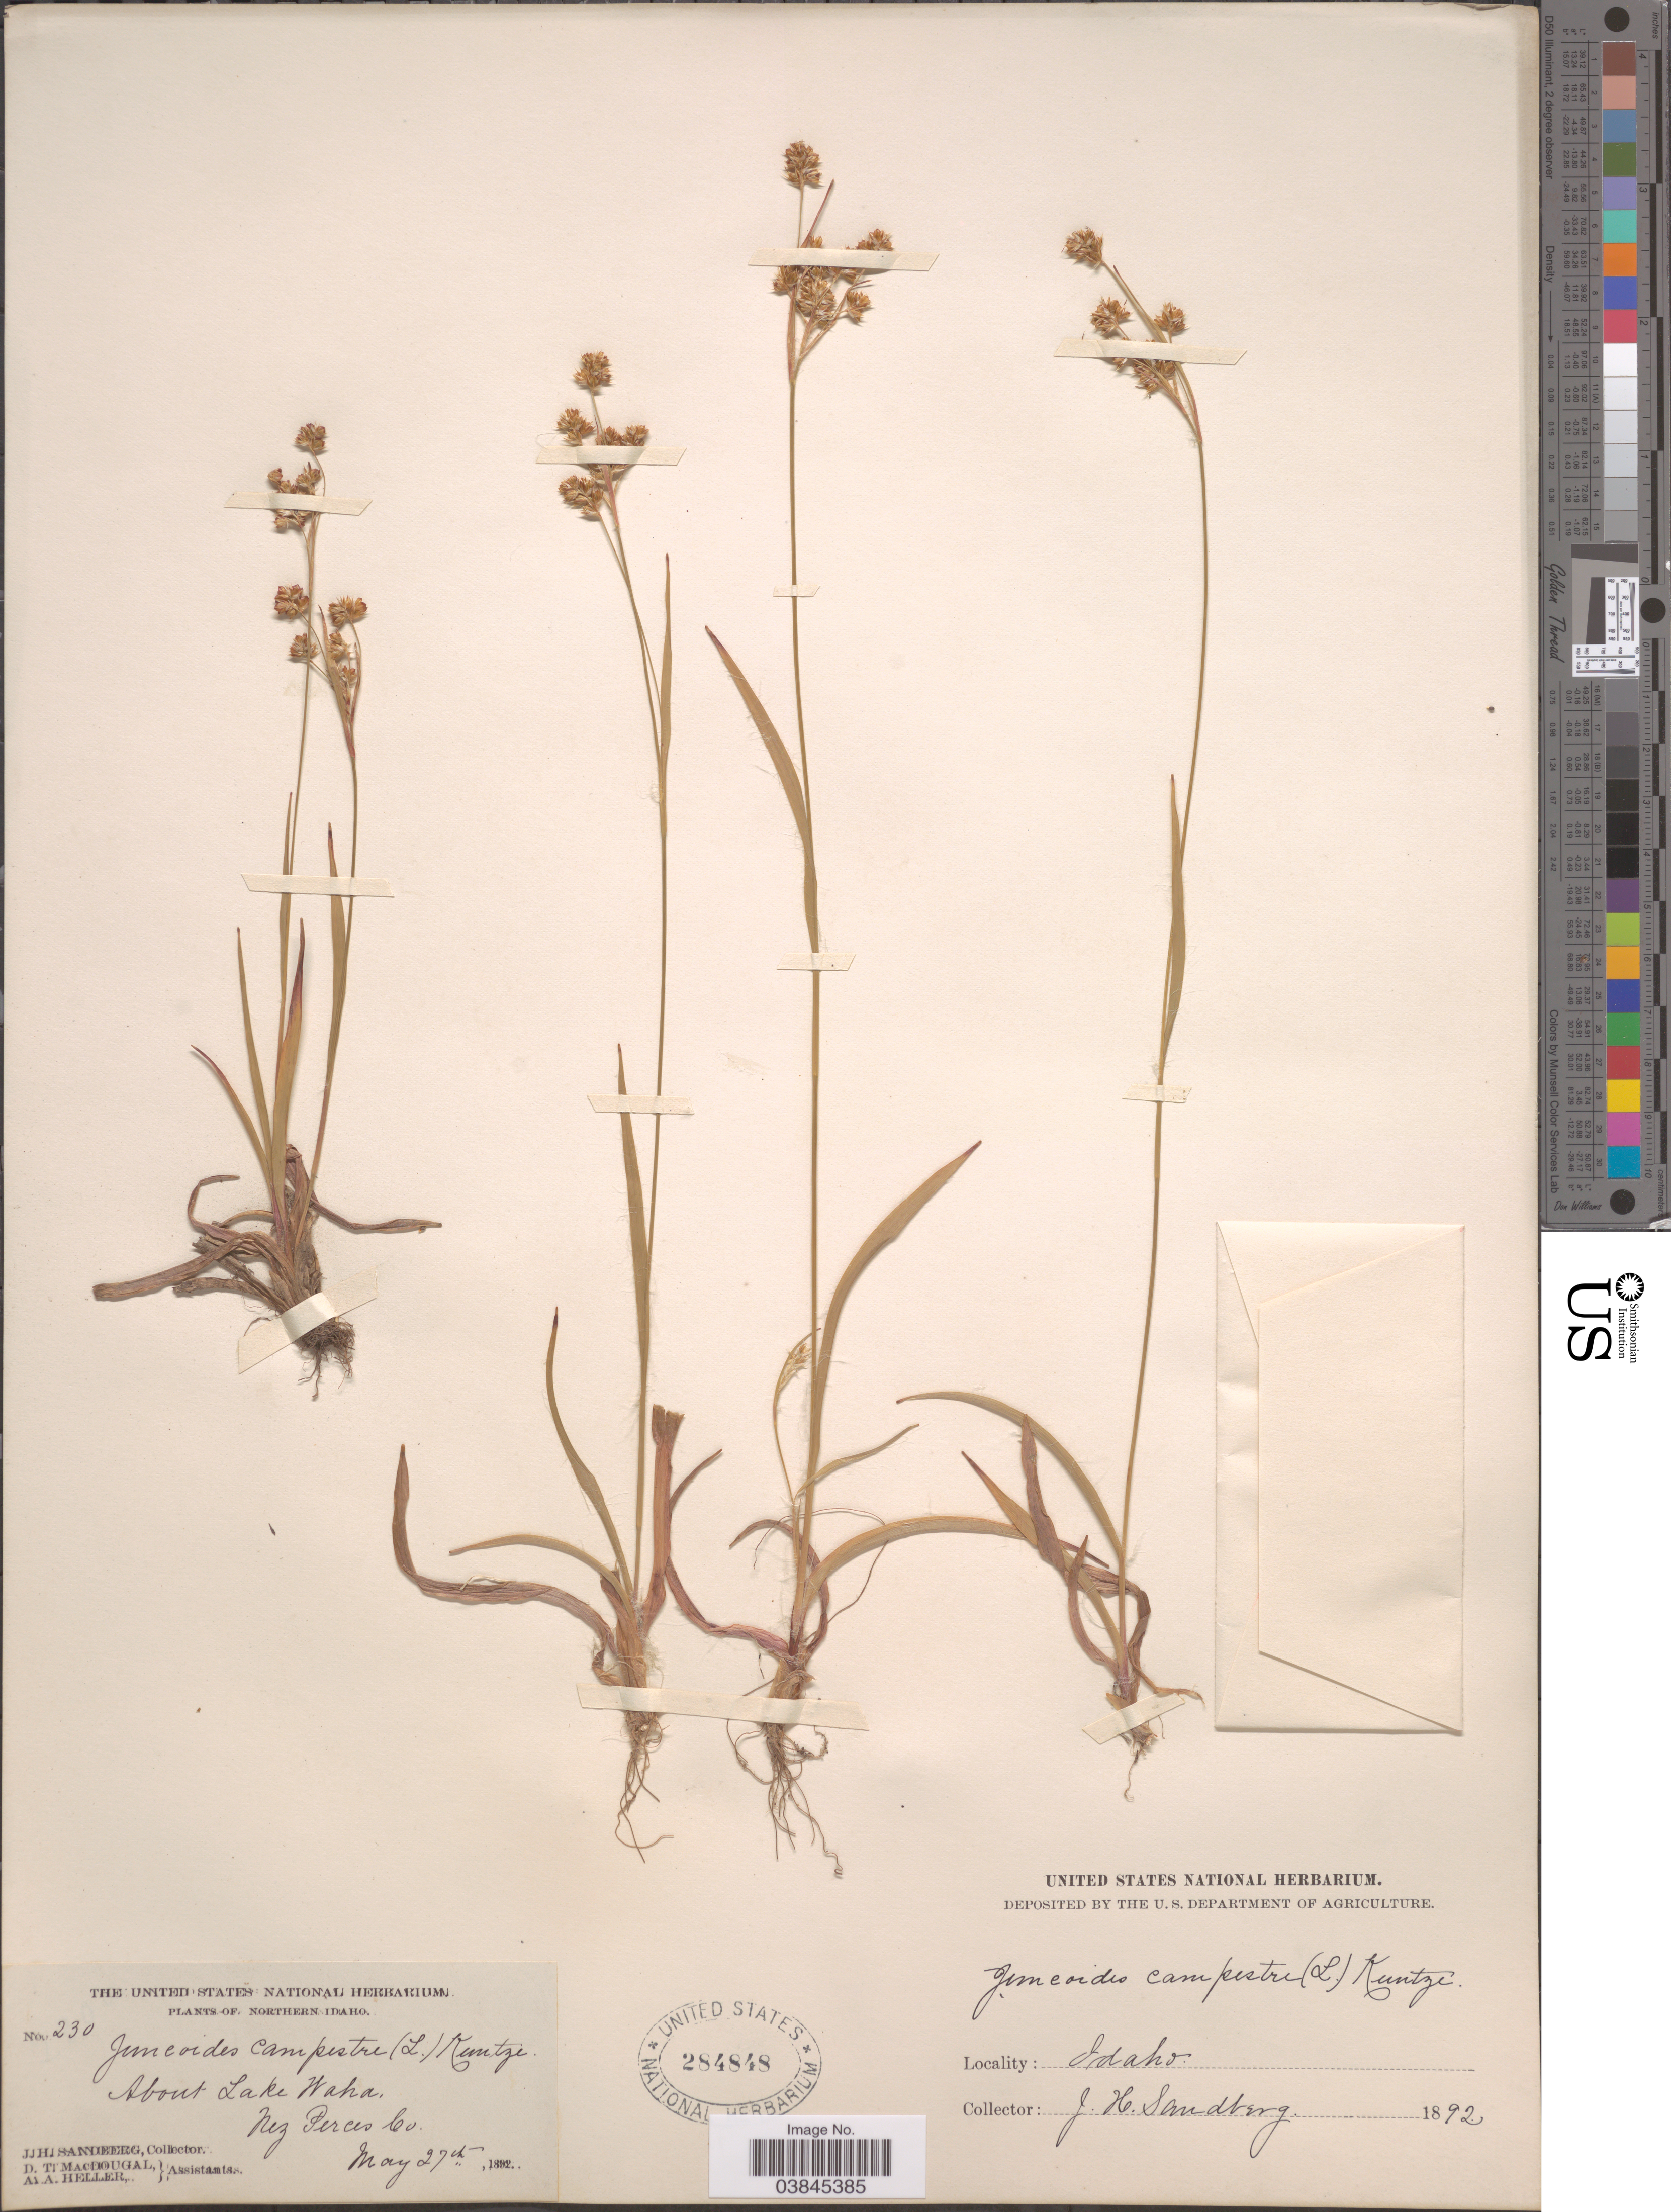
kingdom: Plantae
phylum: Tracheophyta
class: Liliopsida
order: Poales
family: Juncaceae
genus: Luzula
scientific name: Luzula campestris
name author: (L.) DC.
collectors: J. H. Sandberg, D. T. MacDougal & A. A. Heller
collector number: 230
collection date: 1892-05-27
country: United States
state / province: Idaho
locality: Northern Idaho. About Lake Waha. Nez Perces Co.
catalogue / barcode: US 284848